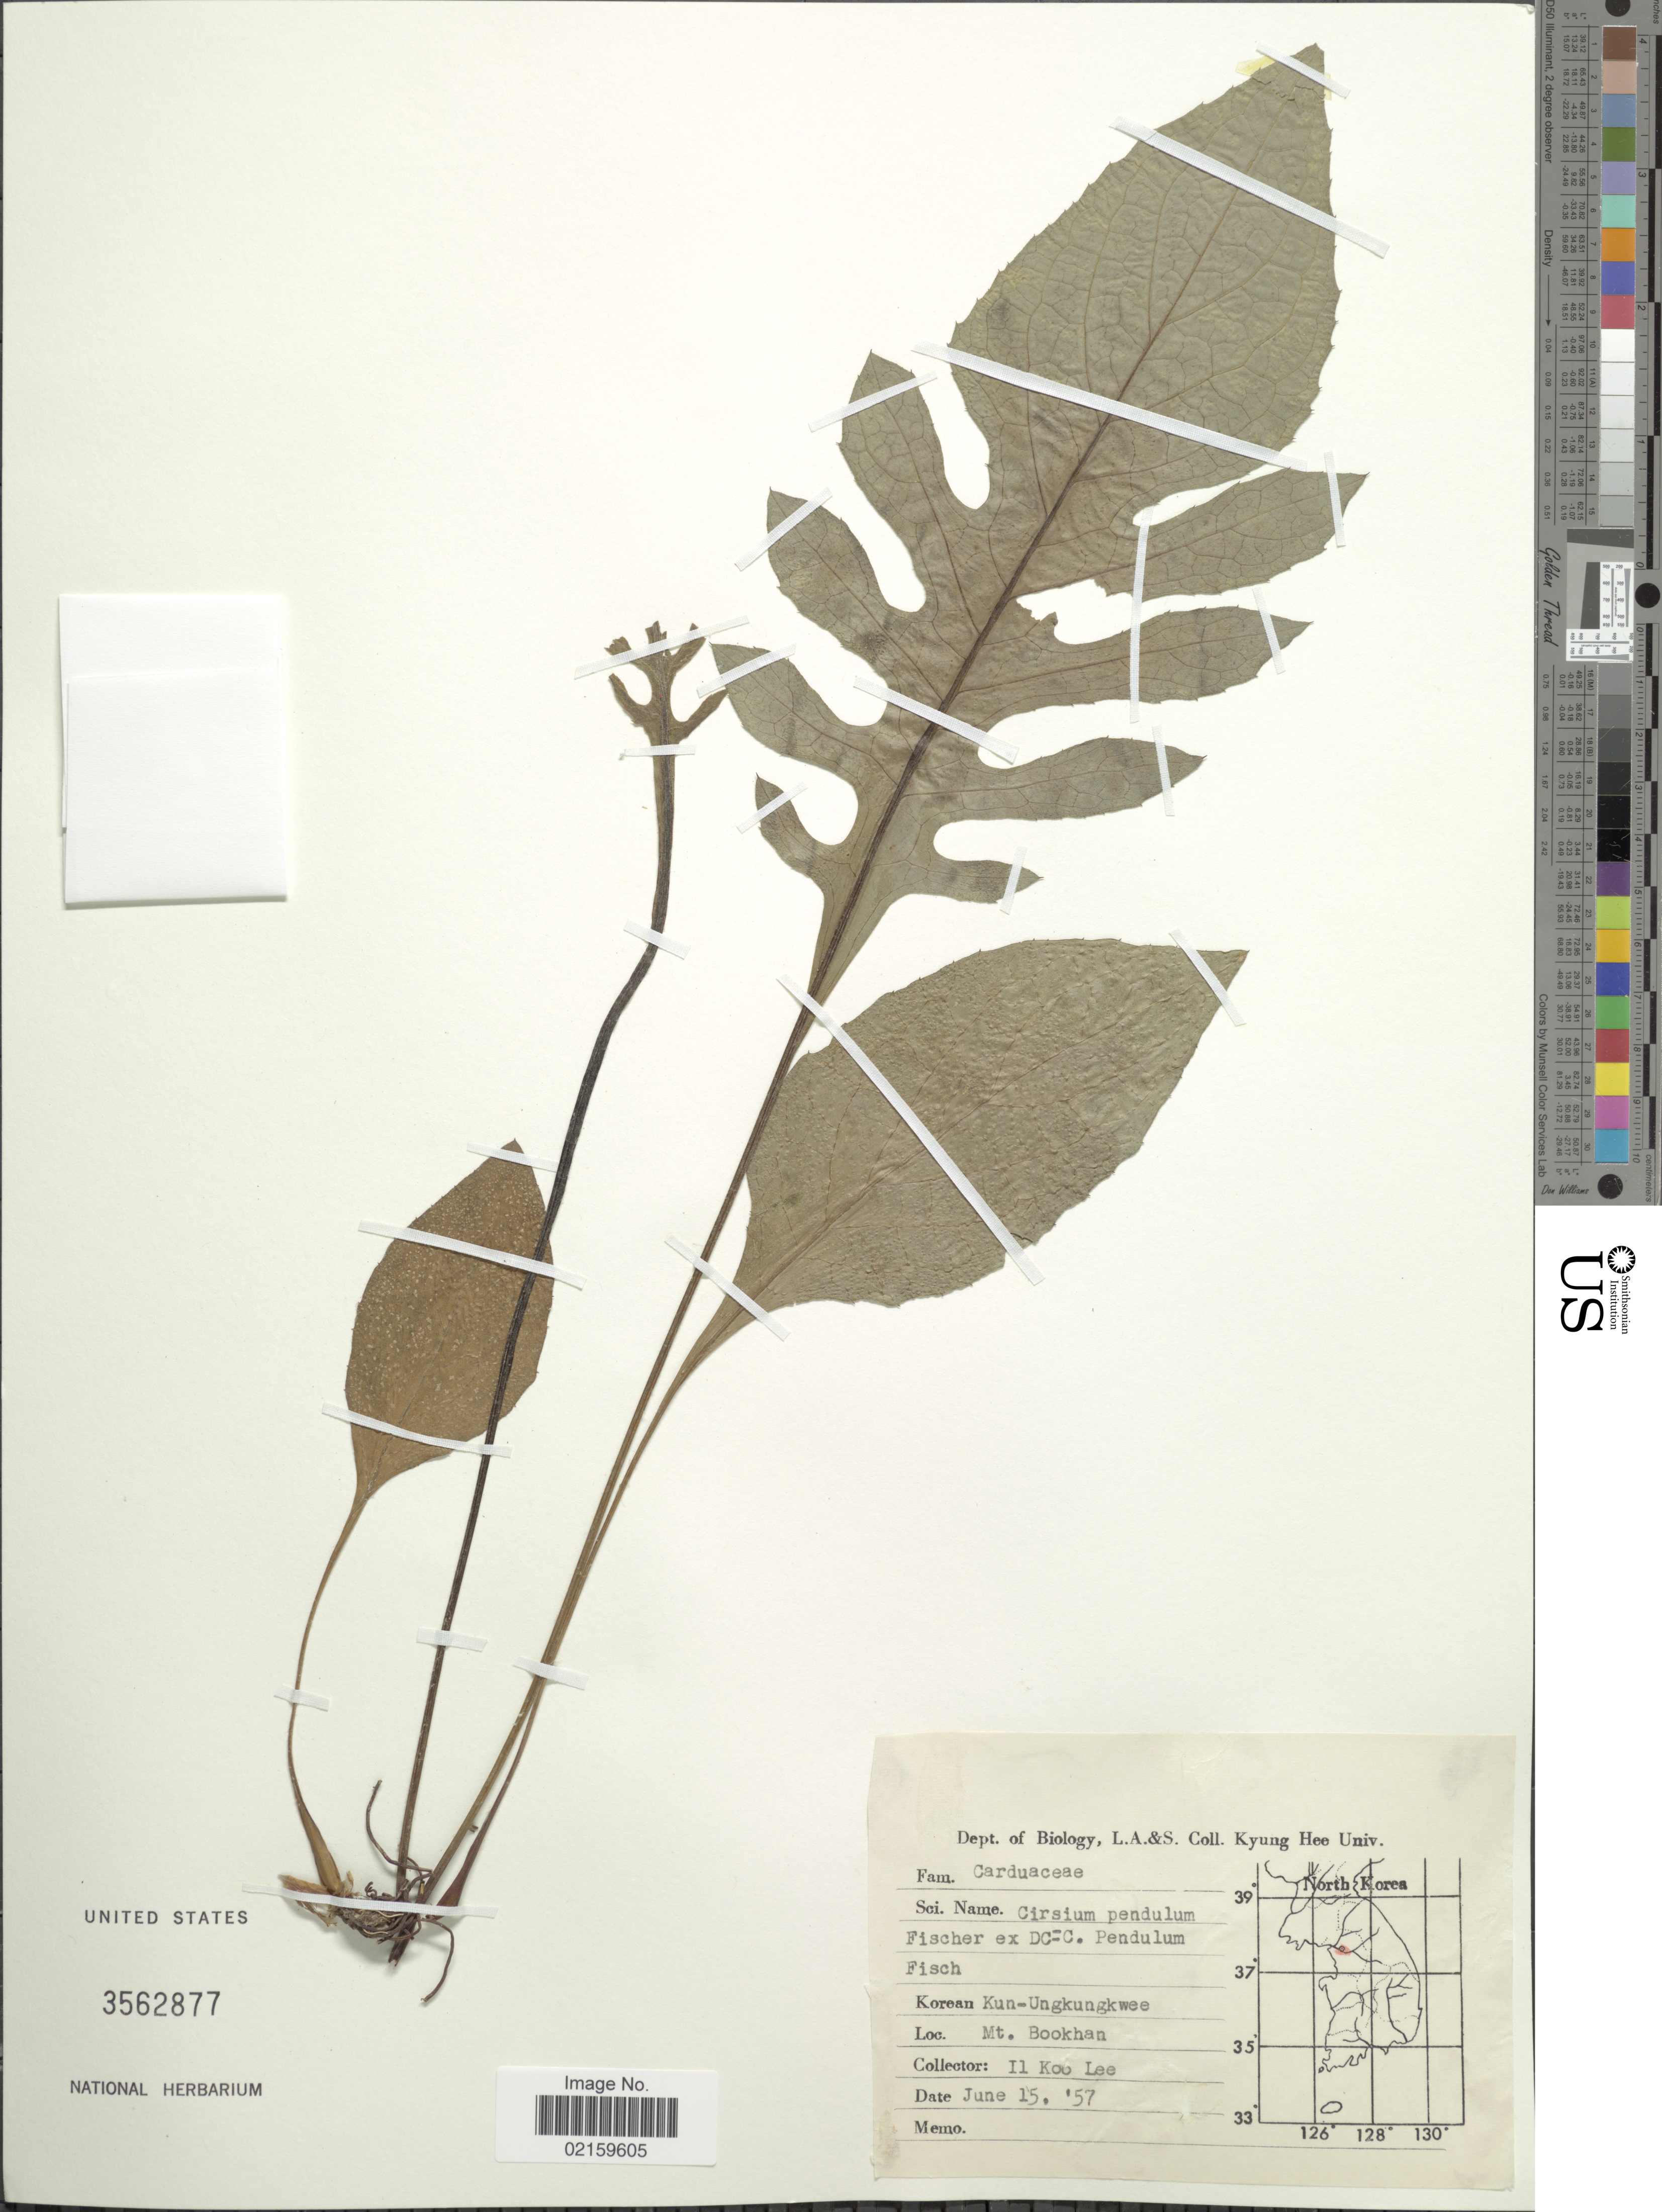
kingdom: Plantae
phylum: Tracheophyta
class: Magnoliopsida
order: Asterales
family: Asteraceae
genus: Cirsium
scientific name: Cirsium pendulum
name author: Fisch. ex DC.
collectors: Il-Ko Lee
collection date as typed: Transcribed d/m/y: 15/6/57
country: South Korea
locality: Mt. Bookhan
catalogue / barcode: US 3562877